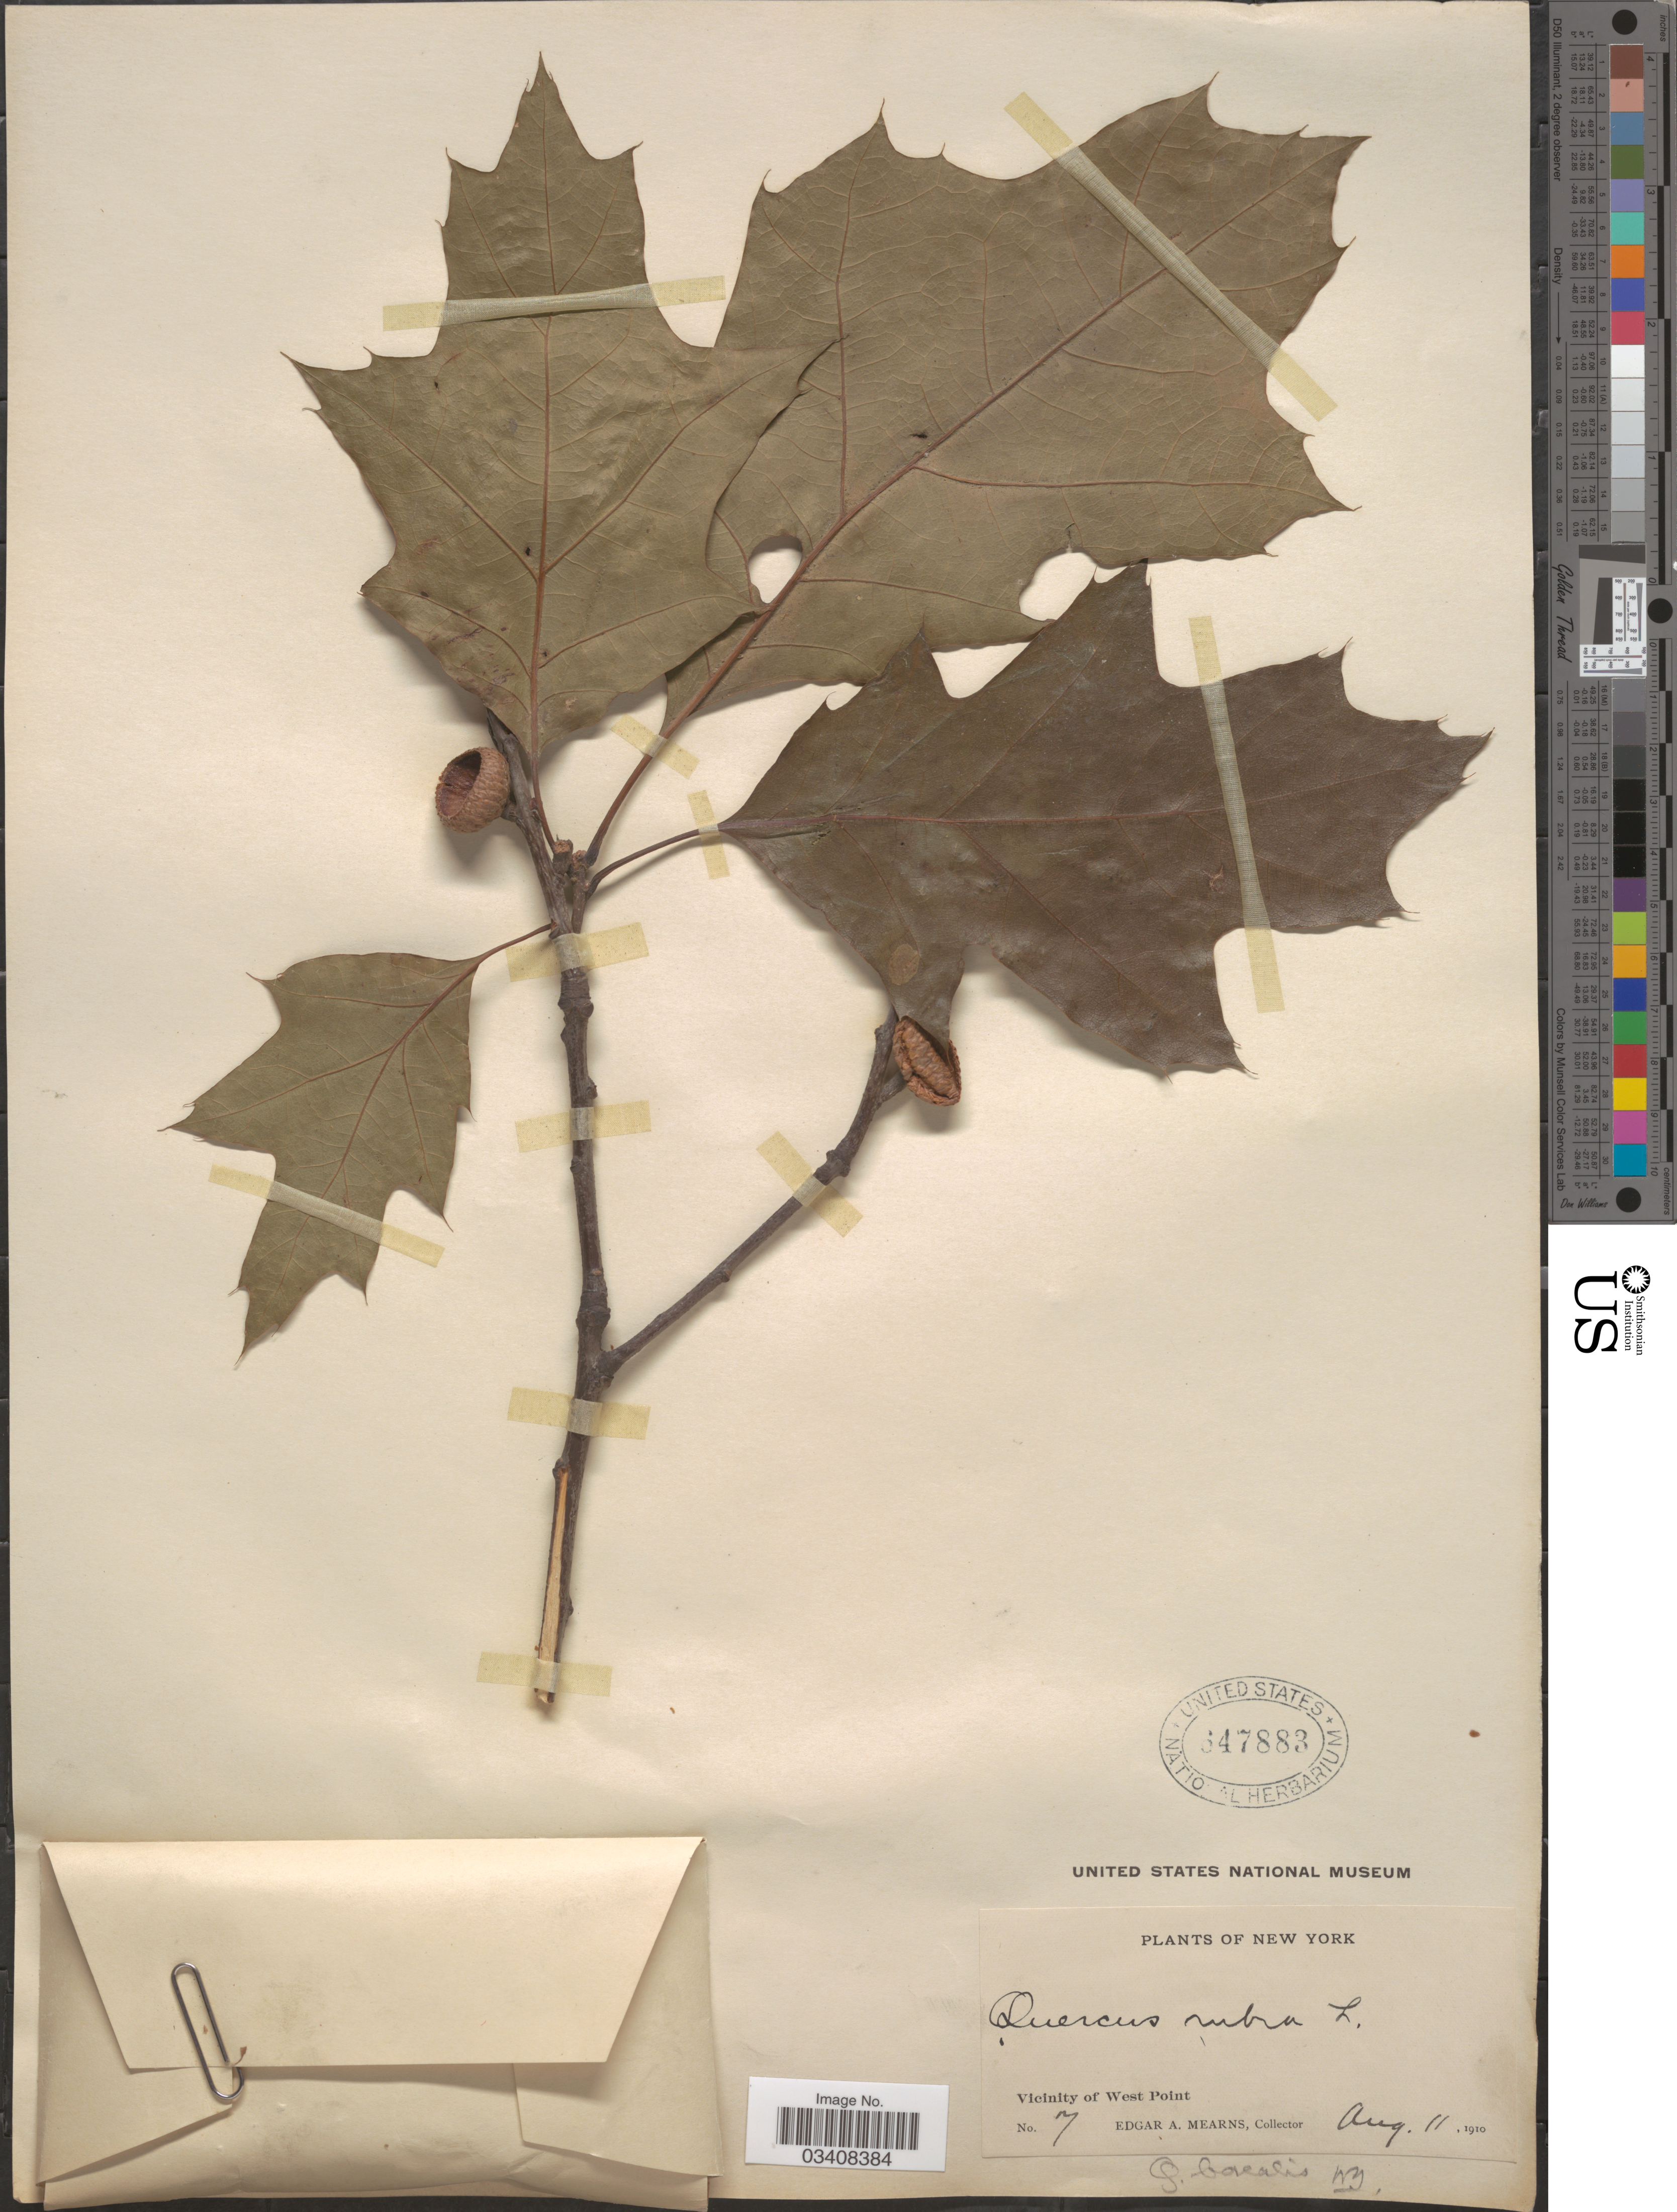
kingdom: Plantae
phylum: Tracheophyta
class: Magnoliopsida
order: Fagales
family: Fagaceae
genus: Quercus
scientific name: Quercus rubra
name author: L.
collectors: E. A. Mearns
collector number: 7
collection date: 1910-08-11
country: United States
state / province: New York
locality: Vicinity of West Point.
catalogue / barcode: US 647883